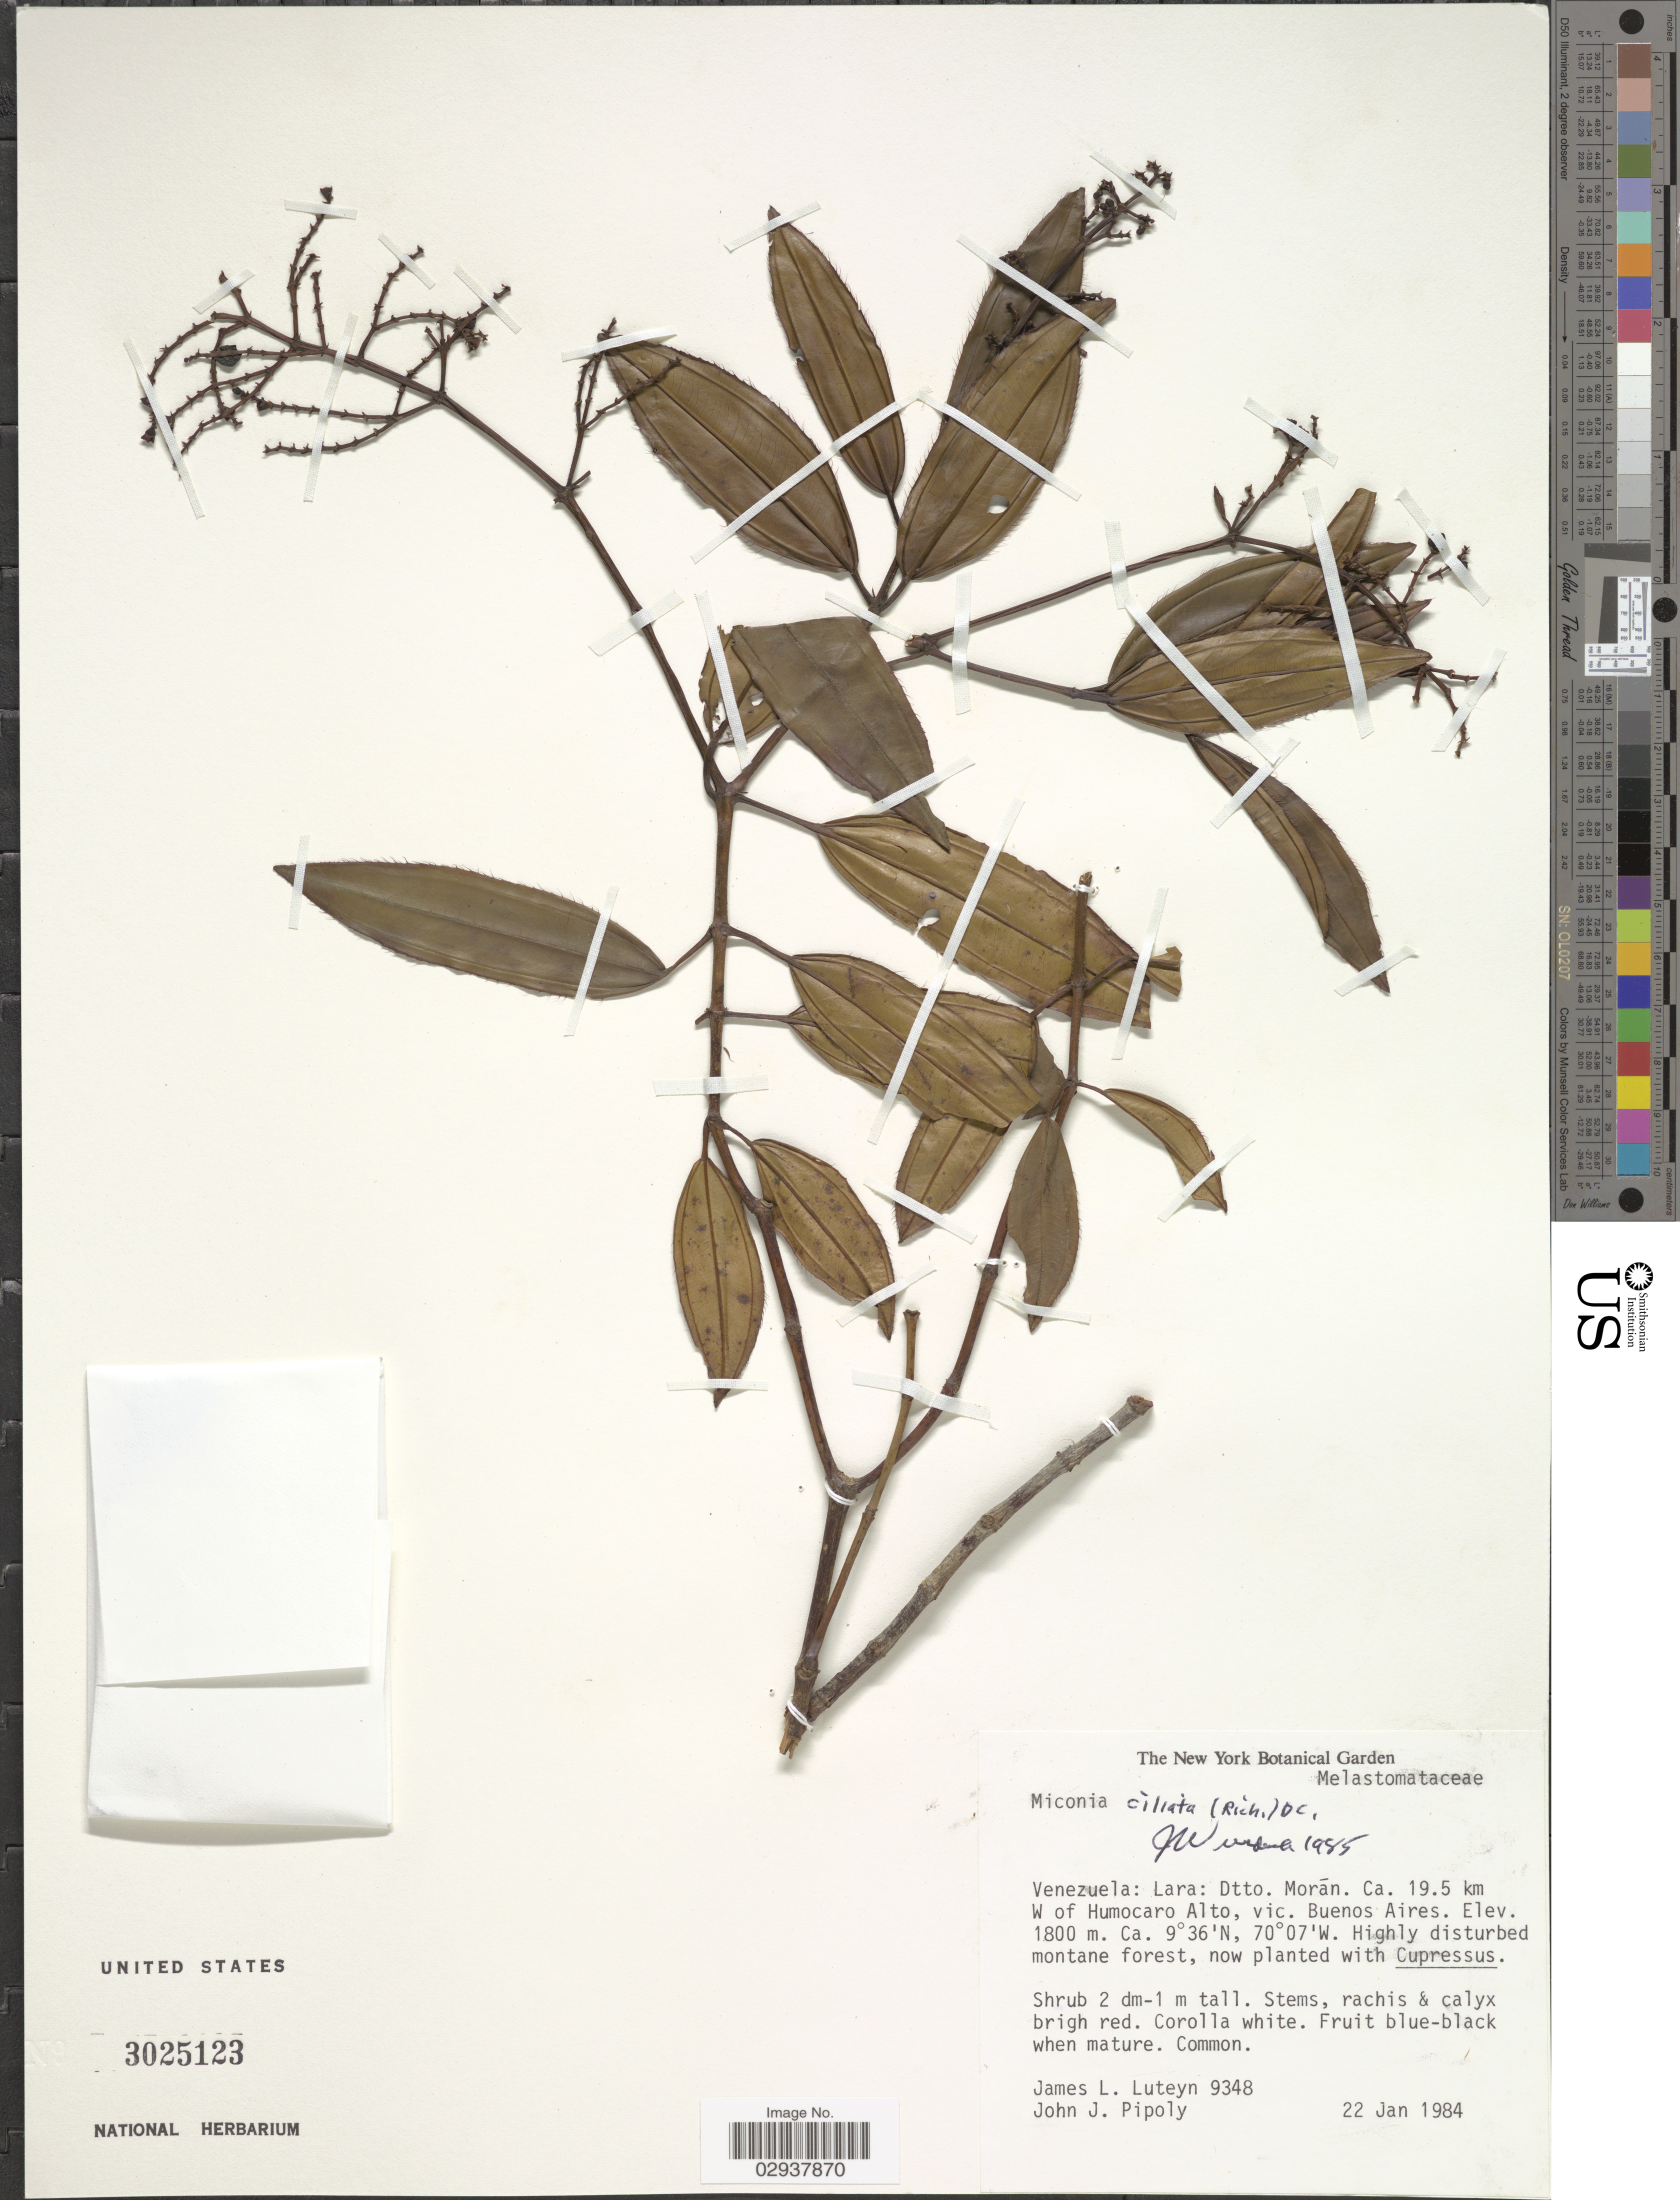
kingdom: Plantae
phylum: Tracheophyta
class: Magnoliopsida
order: Myrtales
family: Melastomataceae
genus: Miconia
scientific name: Miconia ciliata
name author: (Rich.) DC.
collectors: J. L. Luteyn & J. J. Pipoly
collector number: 9348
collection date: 1984-01-22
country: Venezuela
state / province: Lara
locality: Dtto. Morán. Ca. 19.5 km W of Humocaro Alto, vic. Buenos Aires.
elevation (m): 1800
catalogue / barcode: US 3025123